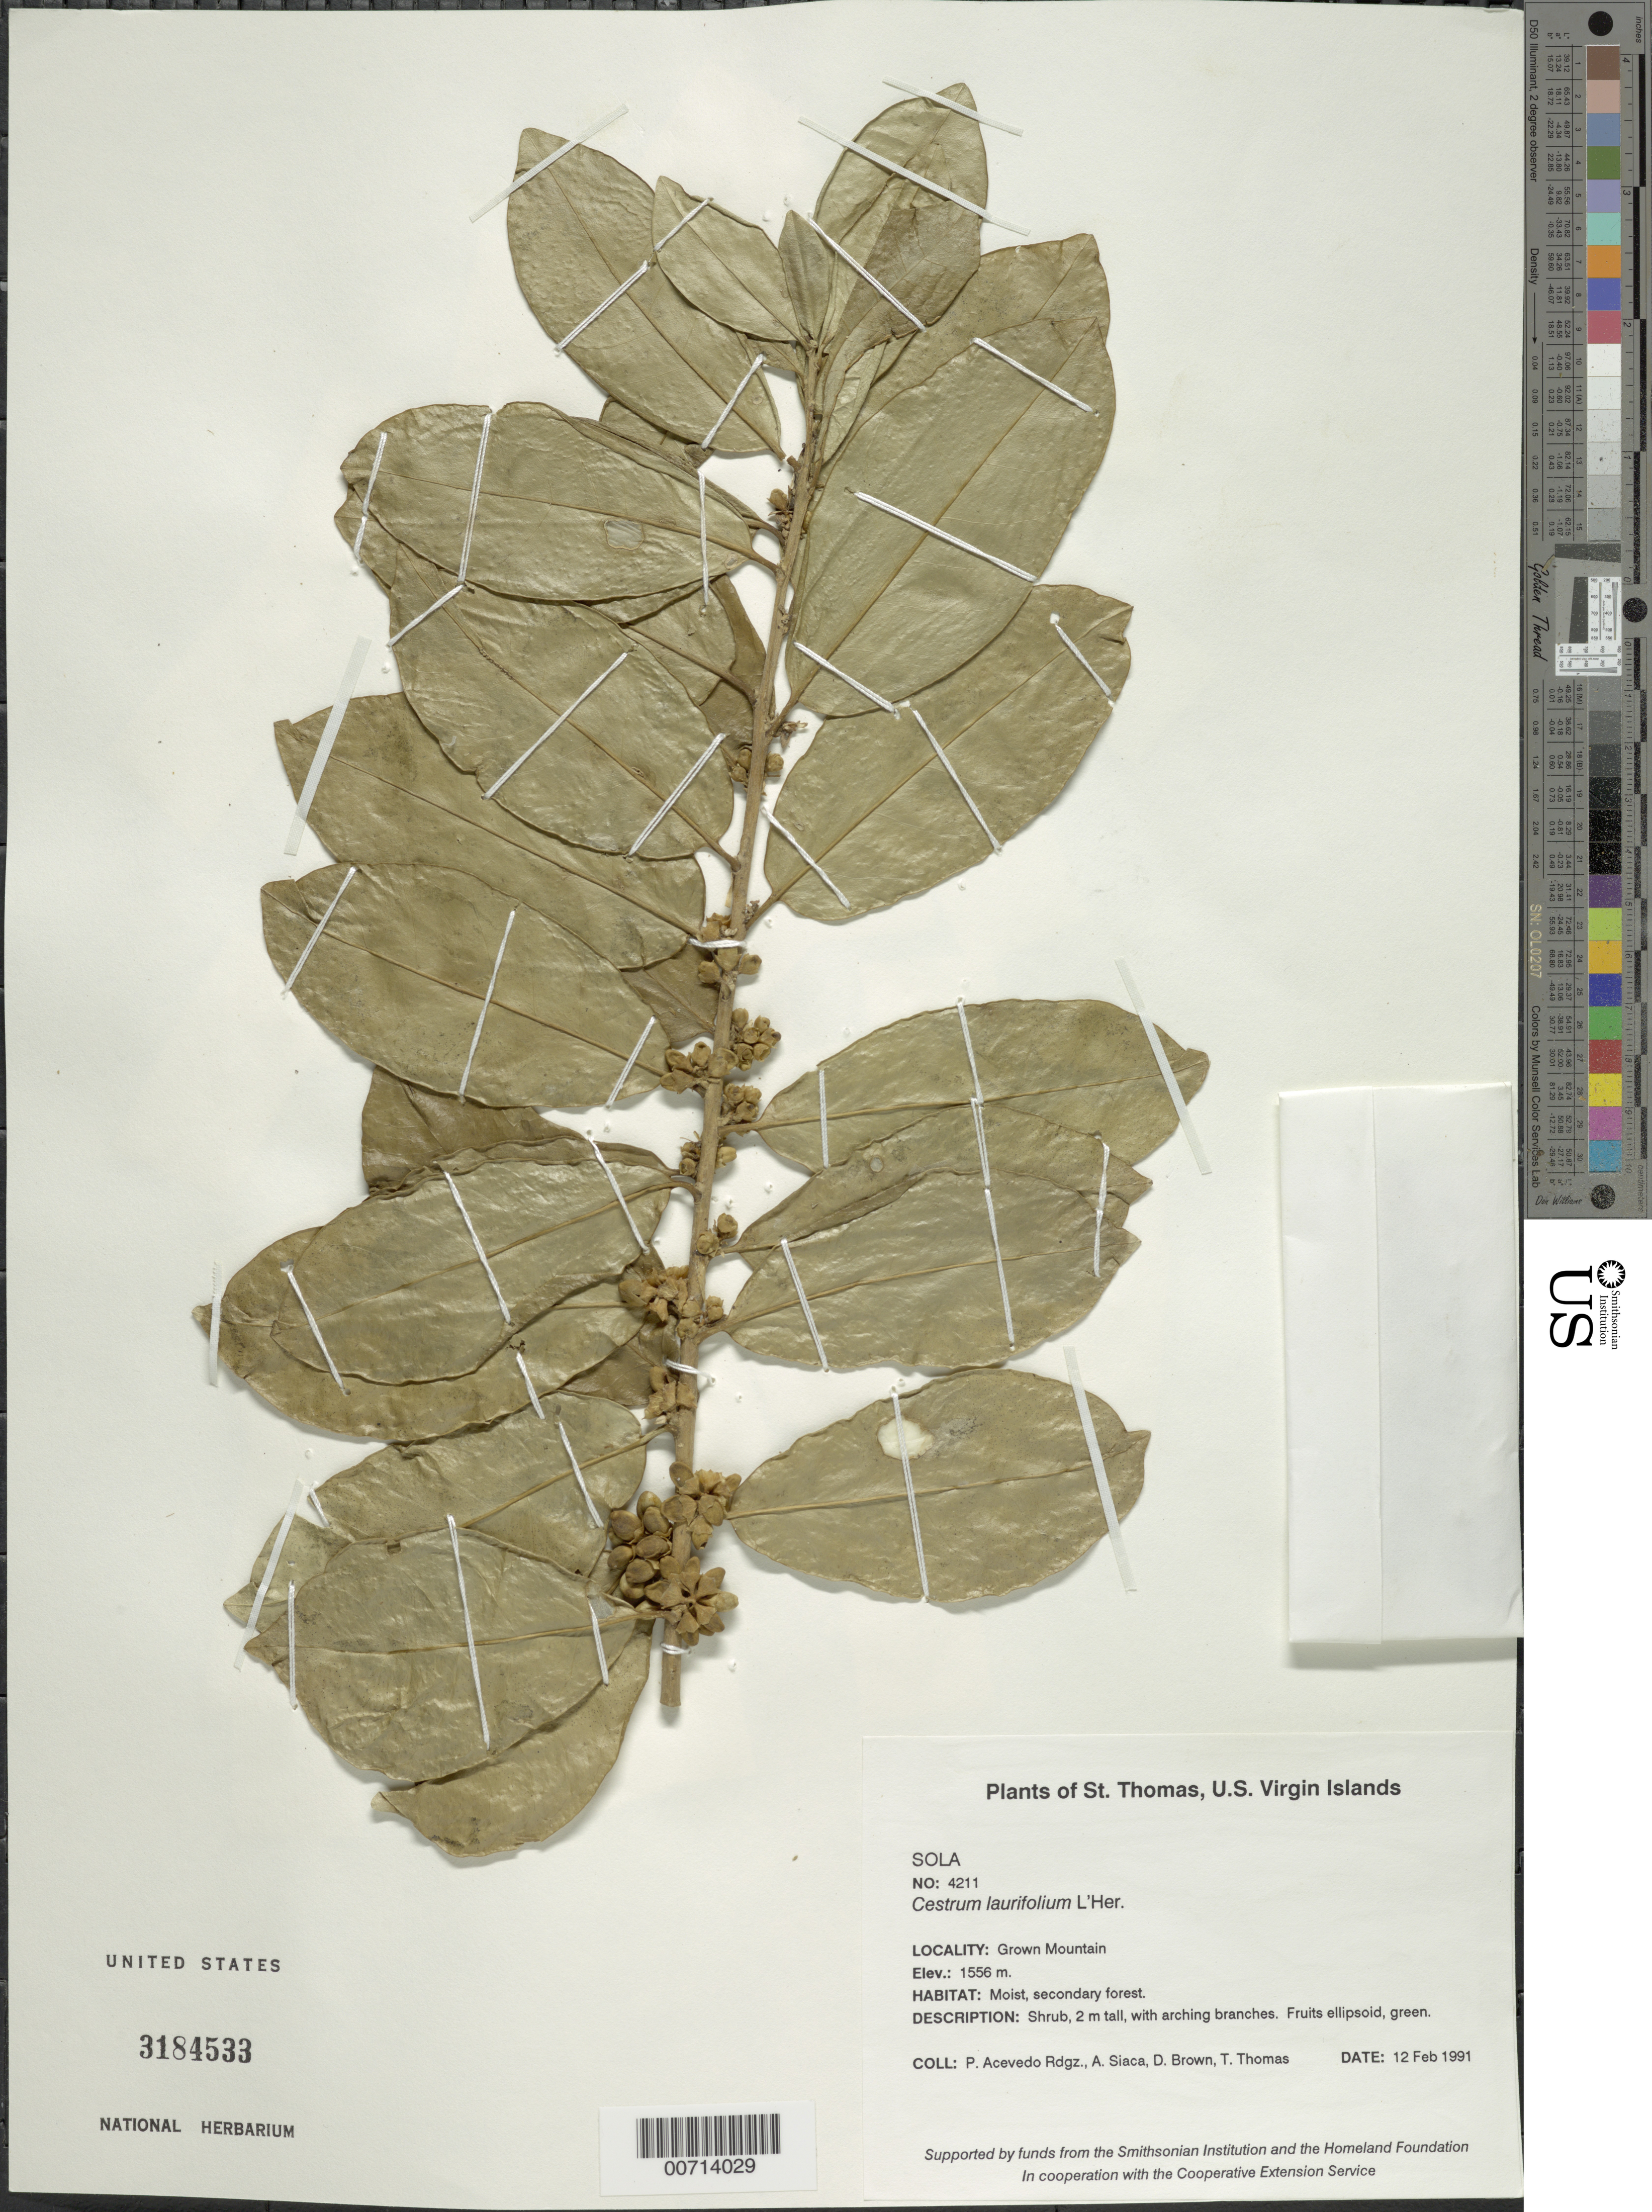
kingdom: Plantae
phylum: Tracheophyta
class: Magnoliopsida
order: Solanales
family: Solanaceae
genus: Cestrum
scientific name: Cestrum laurifolium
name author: L'Hér.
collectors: P. Acevedo-Rodr., A. Siaca, D. Brown & T. Thomas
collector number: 4211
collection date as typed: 12 Feb 1991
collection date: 1991-02-12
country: U.S. Virgin Islands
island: St. Thomas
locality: Crown Mountain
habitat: Moist, secondary forest.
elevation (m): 440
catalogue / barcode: US 3184533